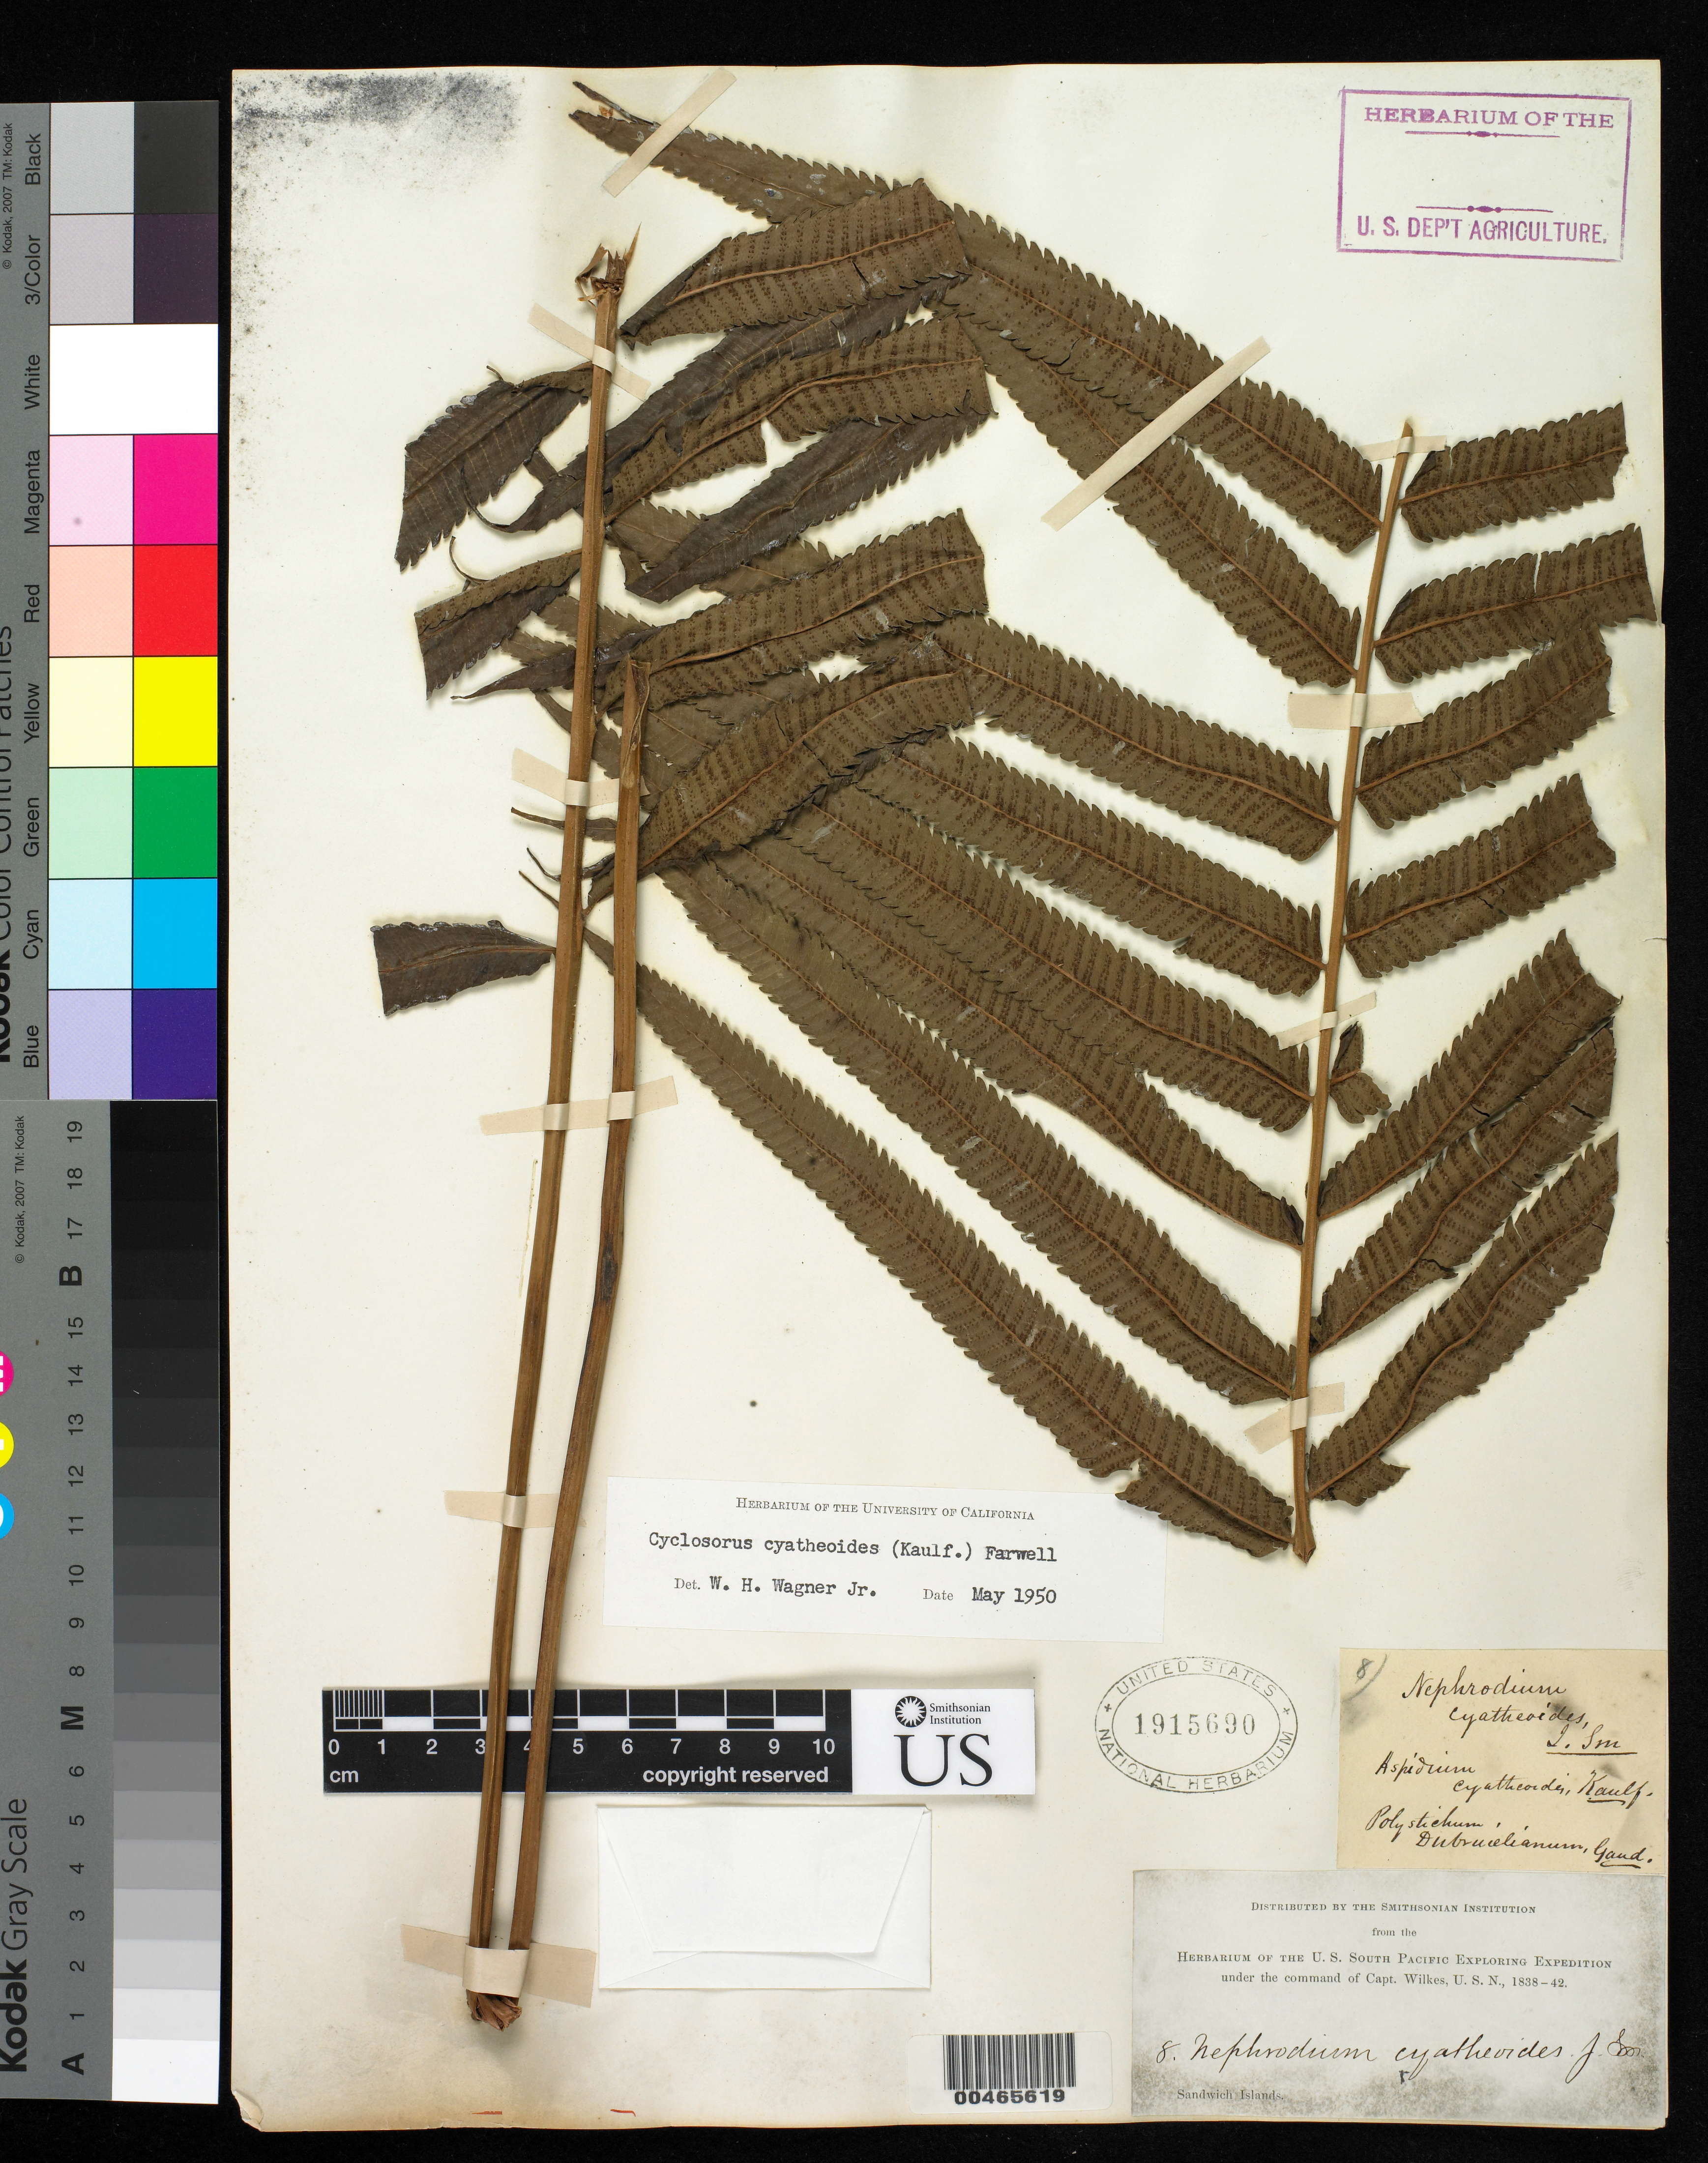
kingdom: Plantae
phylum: Tracheophyta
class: Polypodiopsida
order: Polypodiales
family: Thelypteridaceae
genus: Christella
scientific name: Christella cyatheoides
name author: (Kaulf.) Holttum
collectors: Wilkes Explor. Exped.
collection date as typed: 1838 to -- --- 1842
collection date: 1838/1842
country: United States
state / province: Hawaii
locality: Sandwich Islands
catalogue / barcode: US 1915690